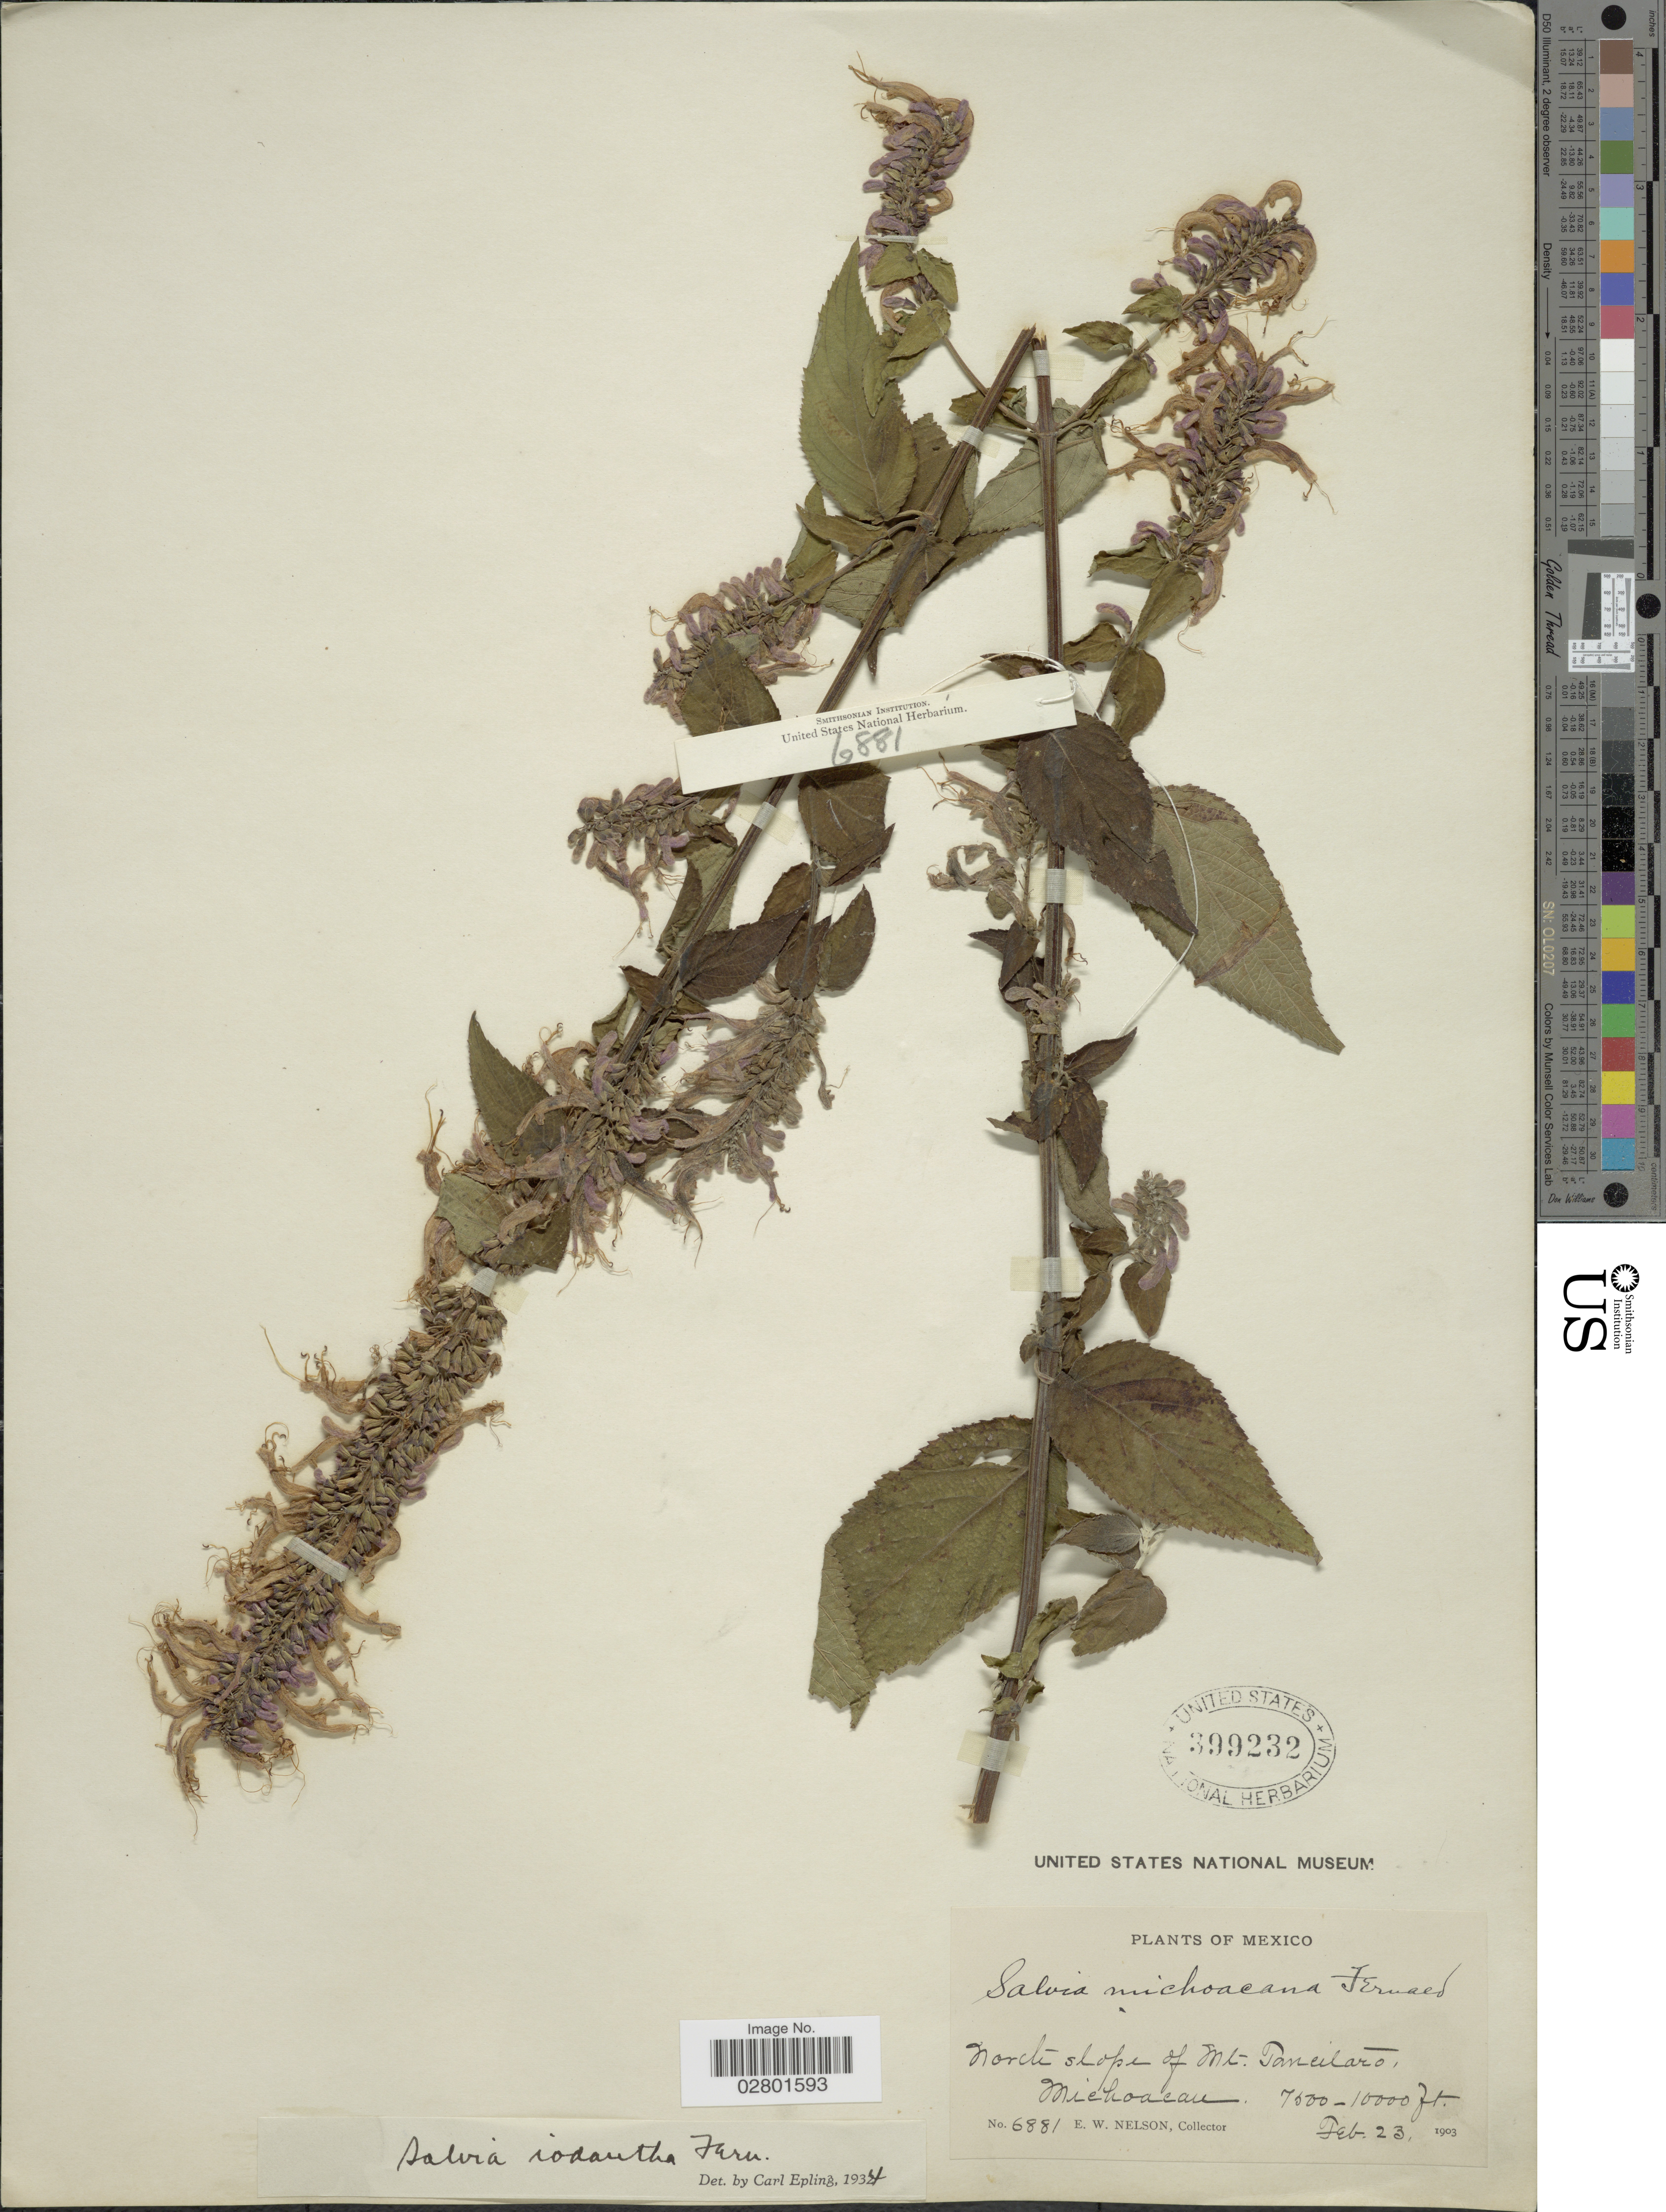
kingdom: Plantae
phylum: Tracheophyta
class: Magnoliopsida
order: Lamiales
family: Lamiaceae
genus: Salvia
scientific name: Salvia iodantha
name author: Fernald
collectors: E. W. Nelson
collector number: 6881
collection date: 1903-02-23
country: Mexico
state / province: Michoacán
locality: North slope of Mt. Taneilaro.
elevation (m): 2286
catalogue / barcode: US 399232